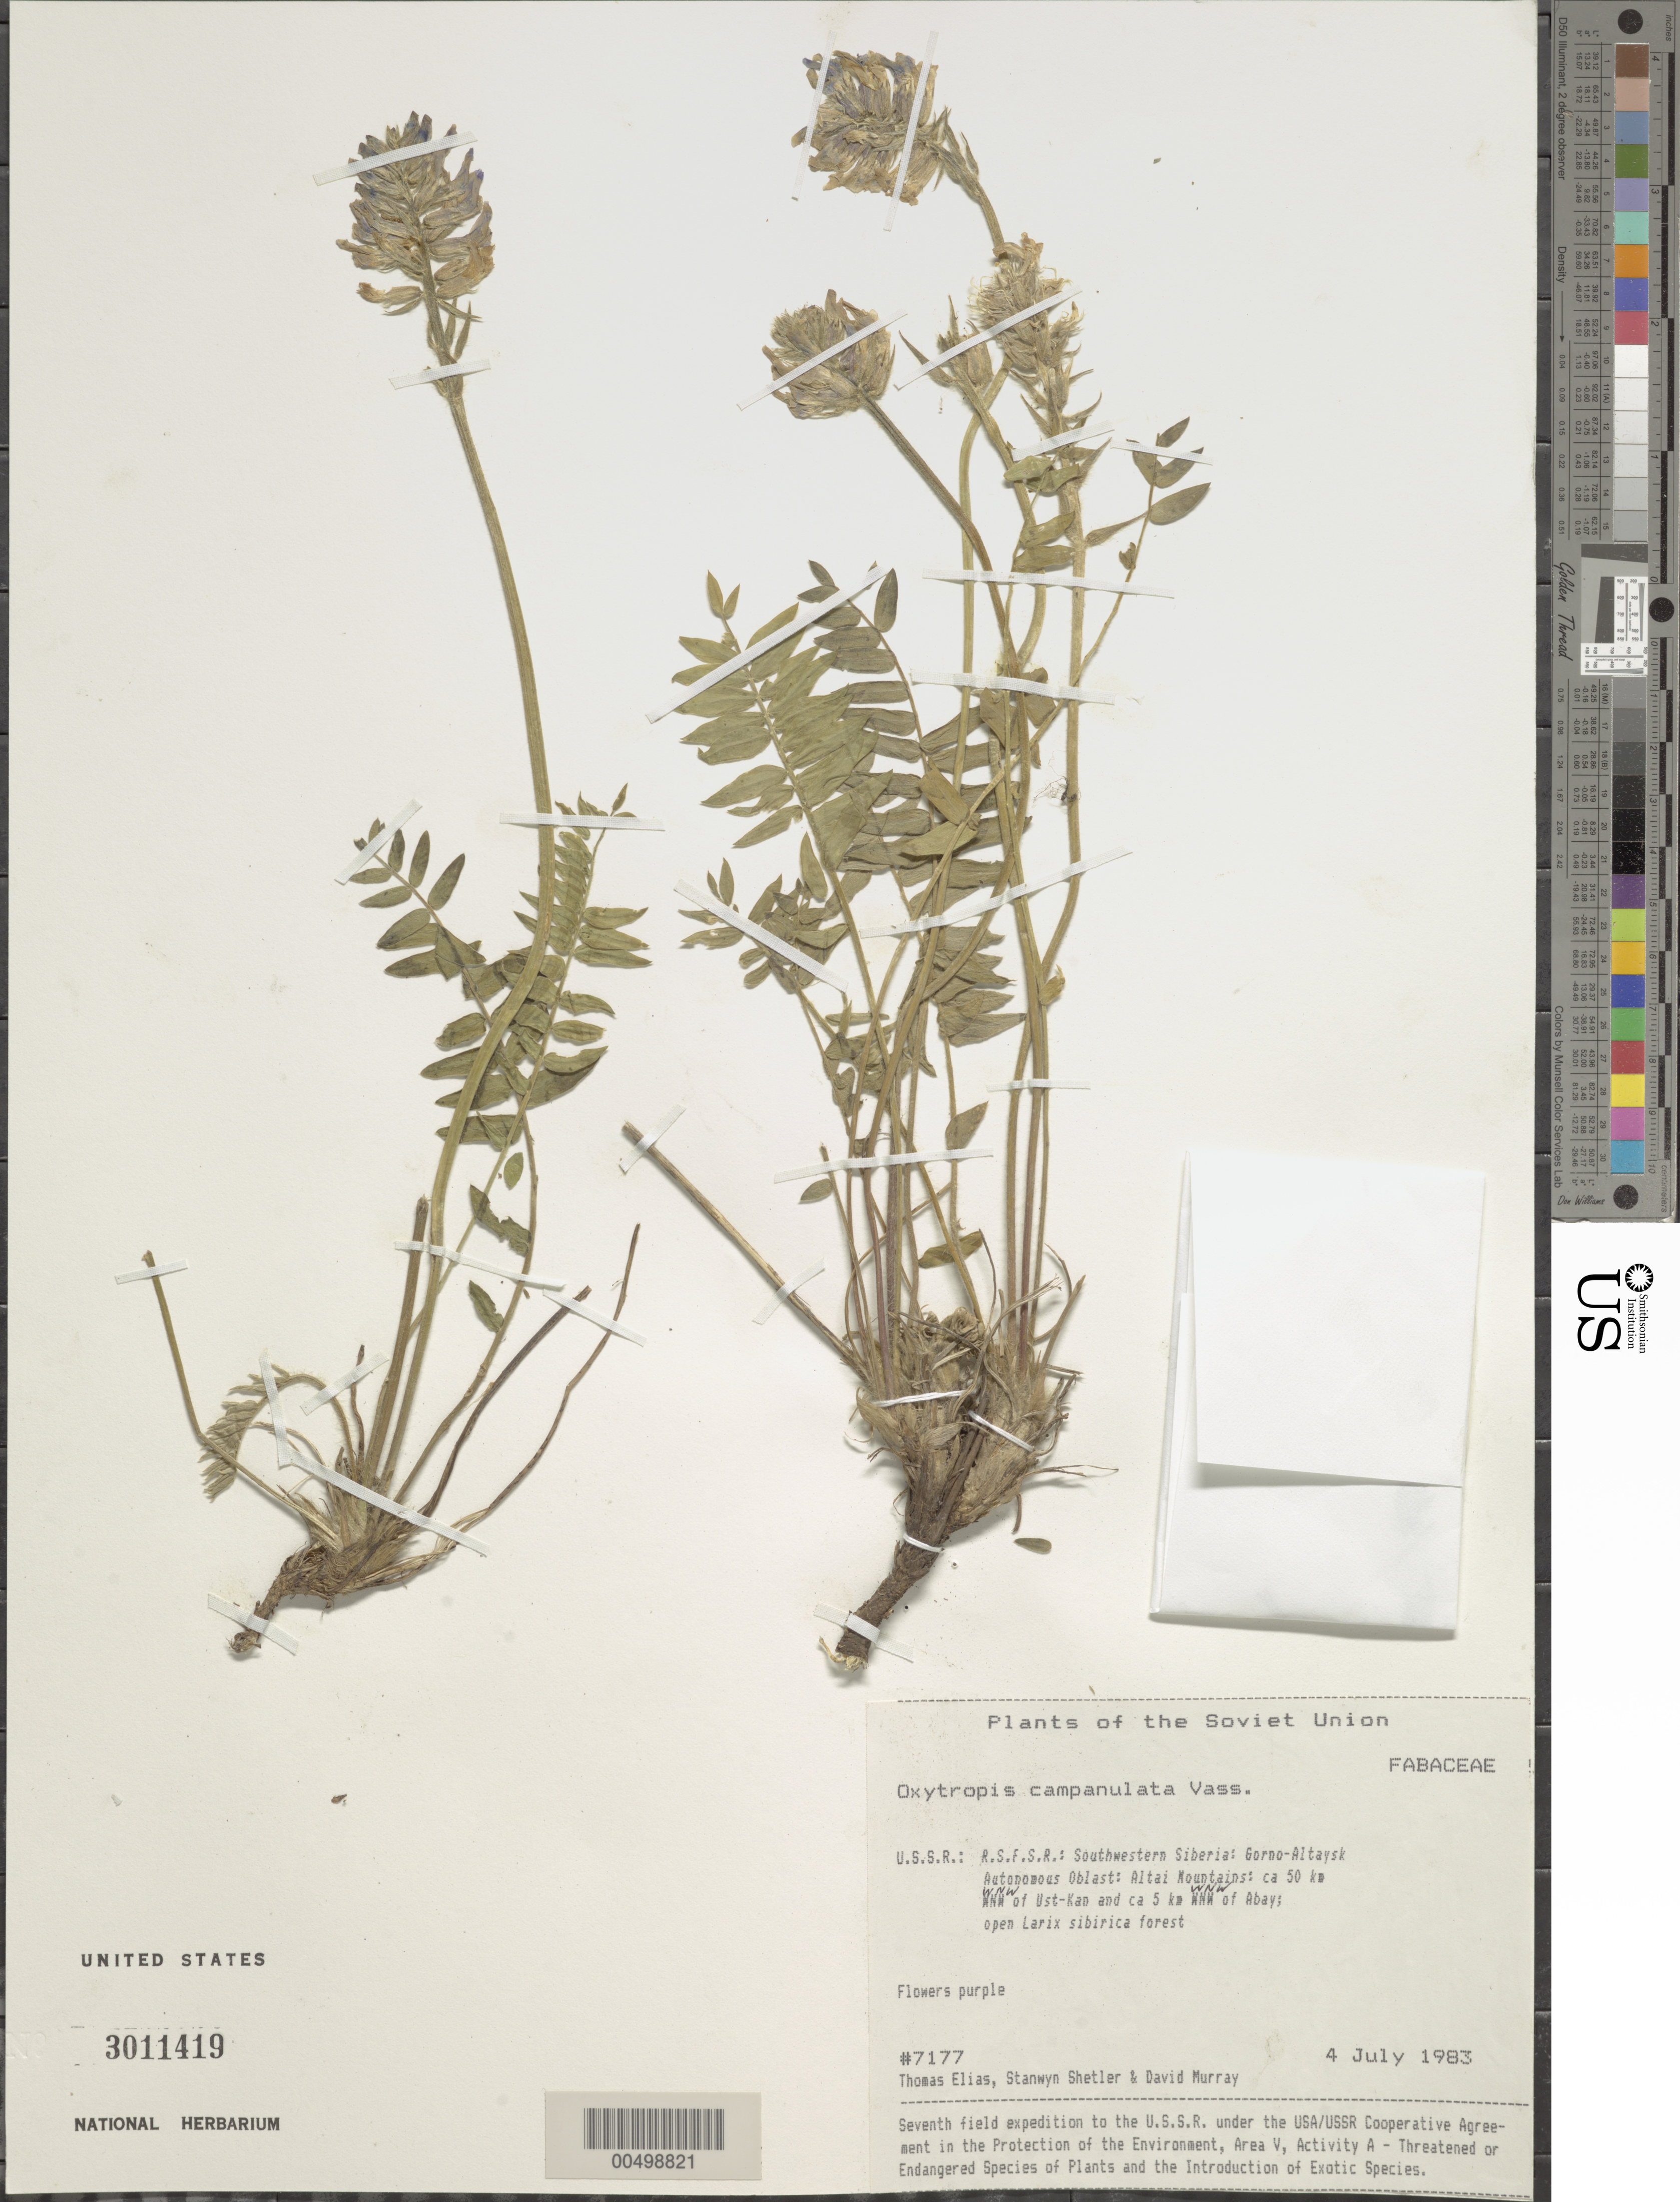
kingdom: Plantae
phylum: Tracheophyta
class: Magnoliopsida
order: Fabales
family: Fabaceae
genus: Oxytropis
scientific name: Oxytropis campanulata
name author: Vass.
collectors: T. Elias, S. Shetler & D. F. Murray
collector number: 7177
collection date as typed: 04 Jul 1983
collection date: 1983-07-04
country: Russian Federation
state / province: Altai Republic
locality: Altai Mountains, ca. 50 km WNW of Ust-Kan and ca. 5 km WNW of Abay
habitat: open Larix sibirica forest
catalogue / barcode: US 3011419